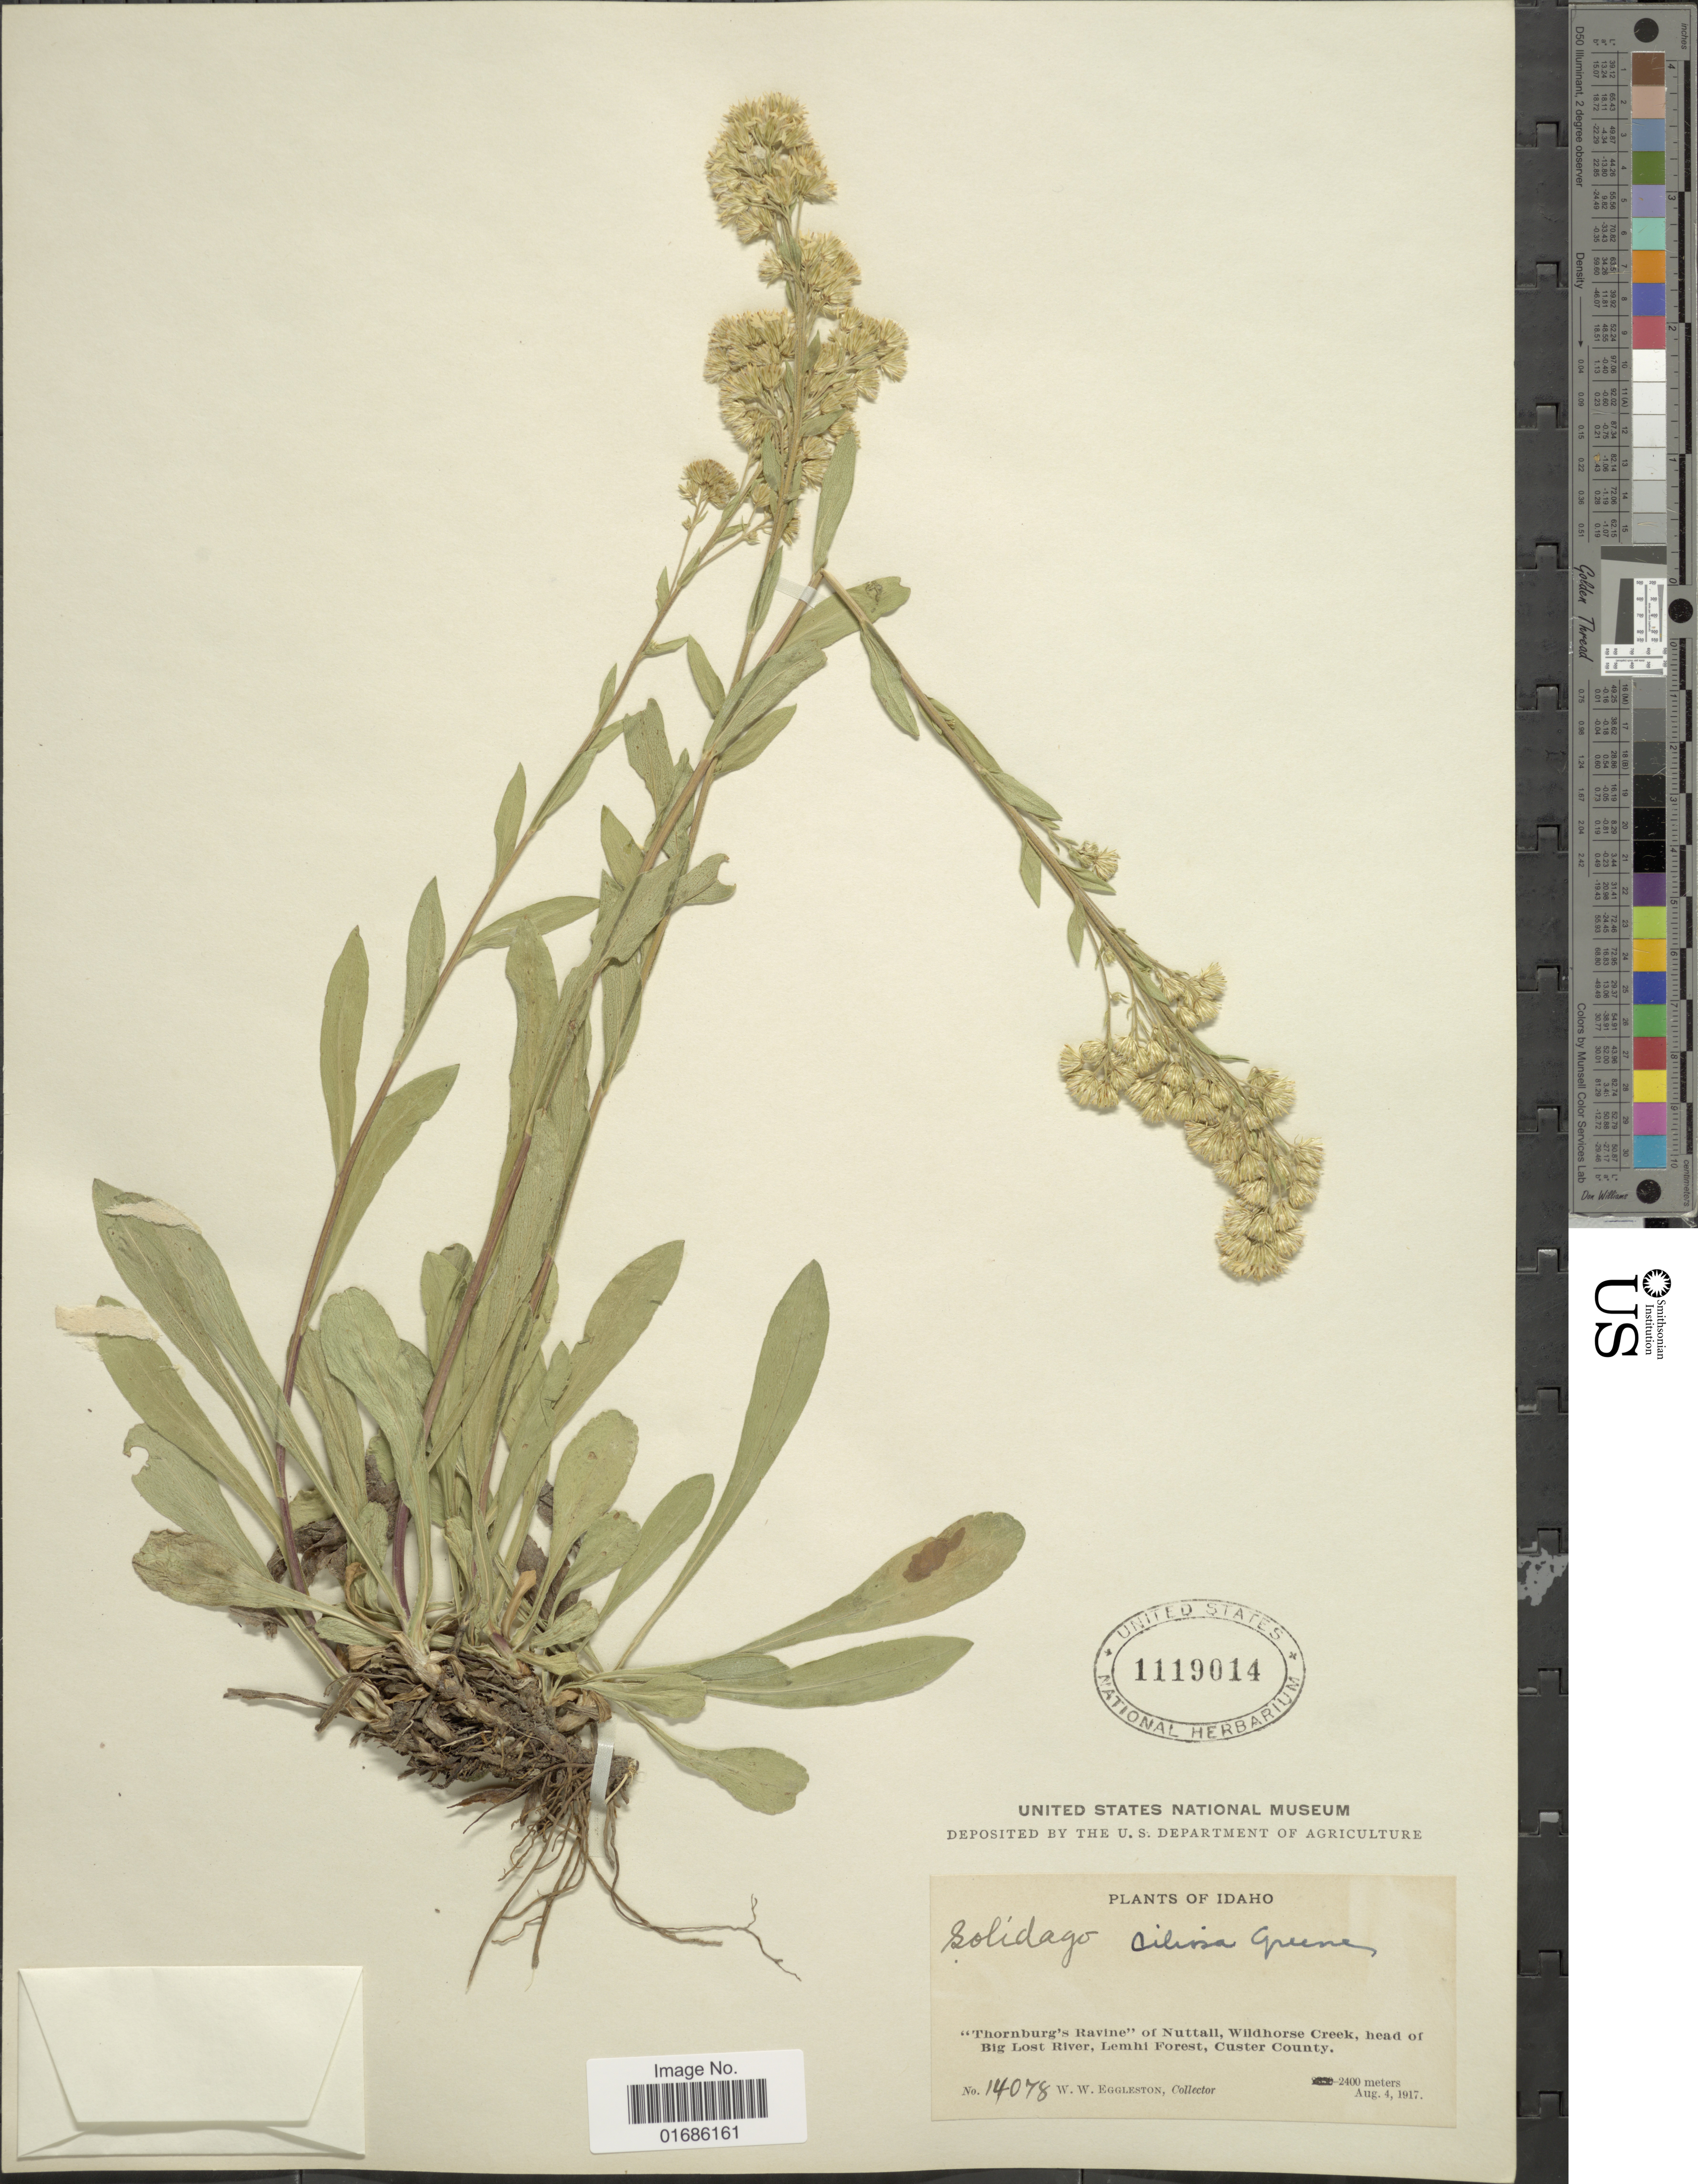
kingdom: Plantae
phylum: Tracheophyta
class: Magnoliopsida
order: Asterales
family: Asteraceae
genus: Solidago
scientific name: Solidago ciliosa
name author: Greene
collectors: W. W. Eggleston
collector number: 14078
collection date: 1917-08-04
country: United States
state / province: Idaho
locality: Thornburg's Ravine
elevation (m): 2400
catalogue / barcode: US 1119014